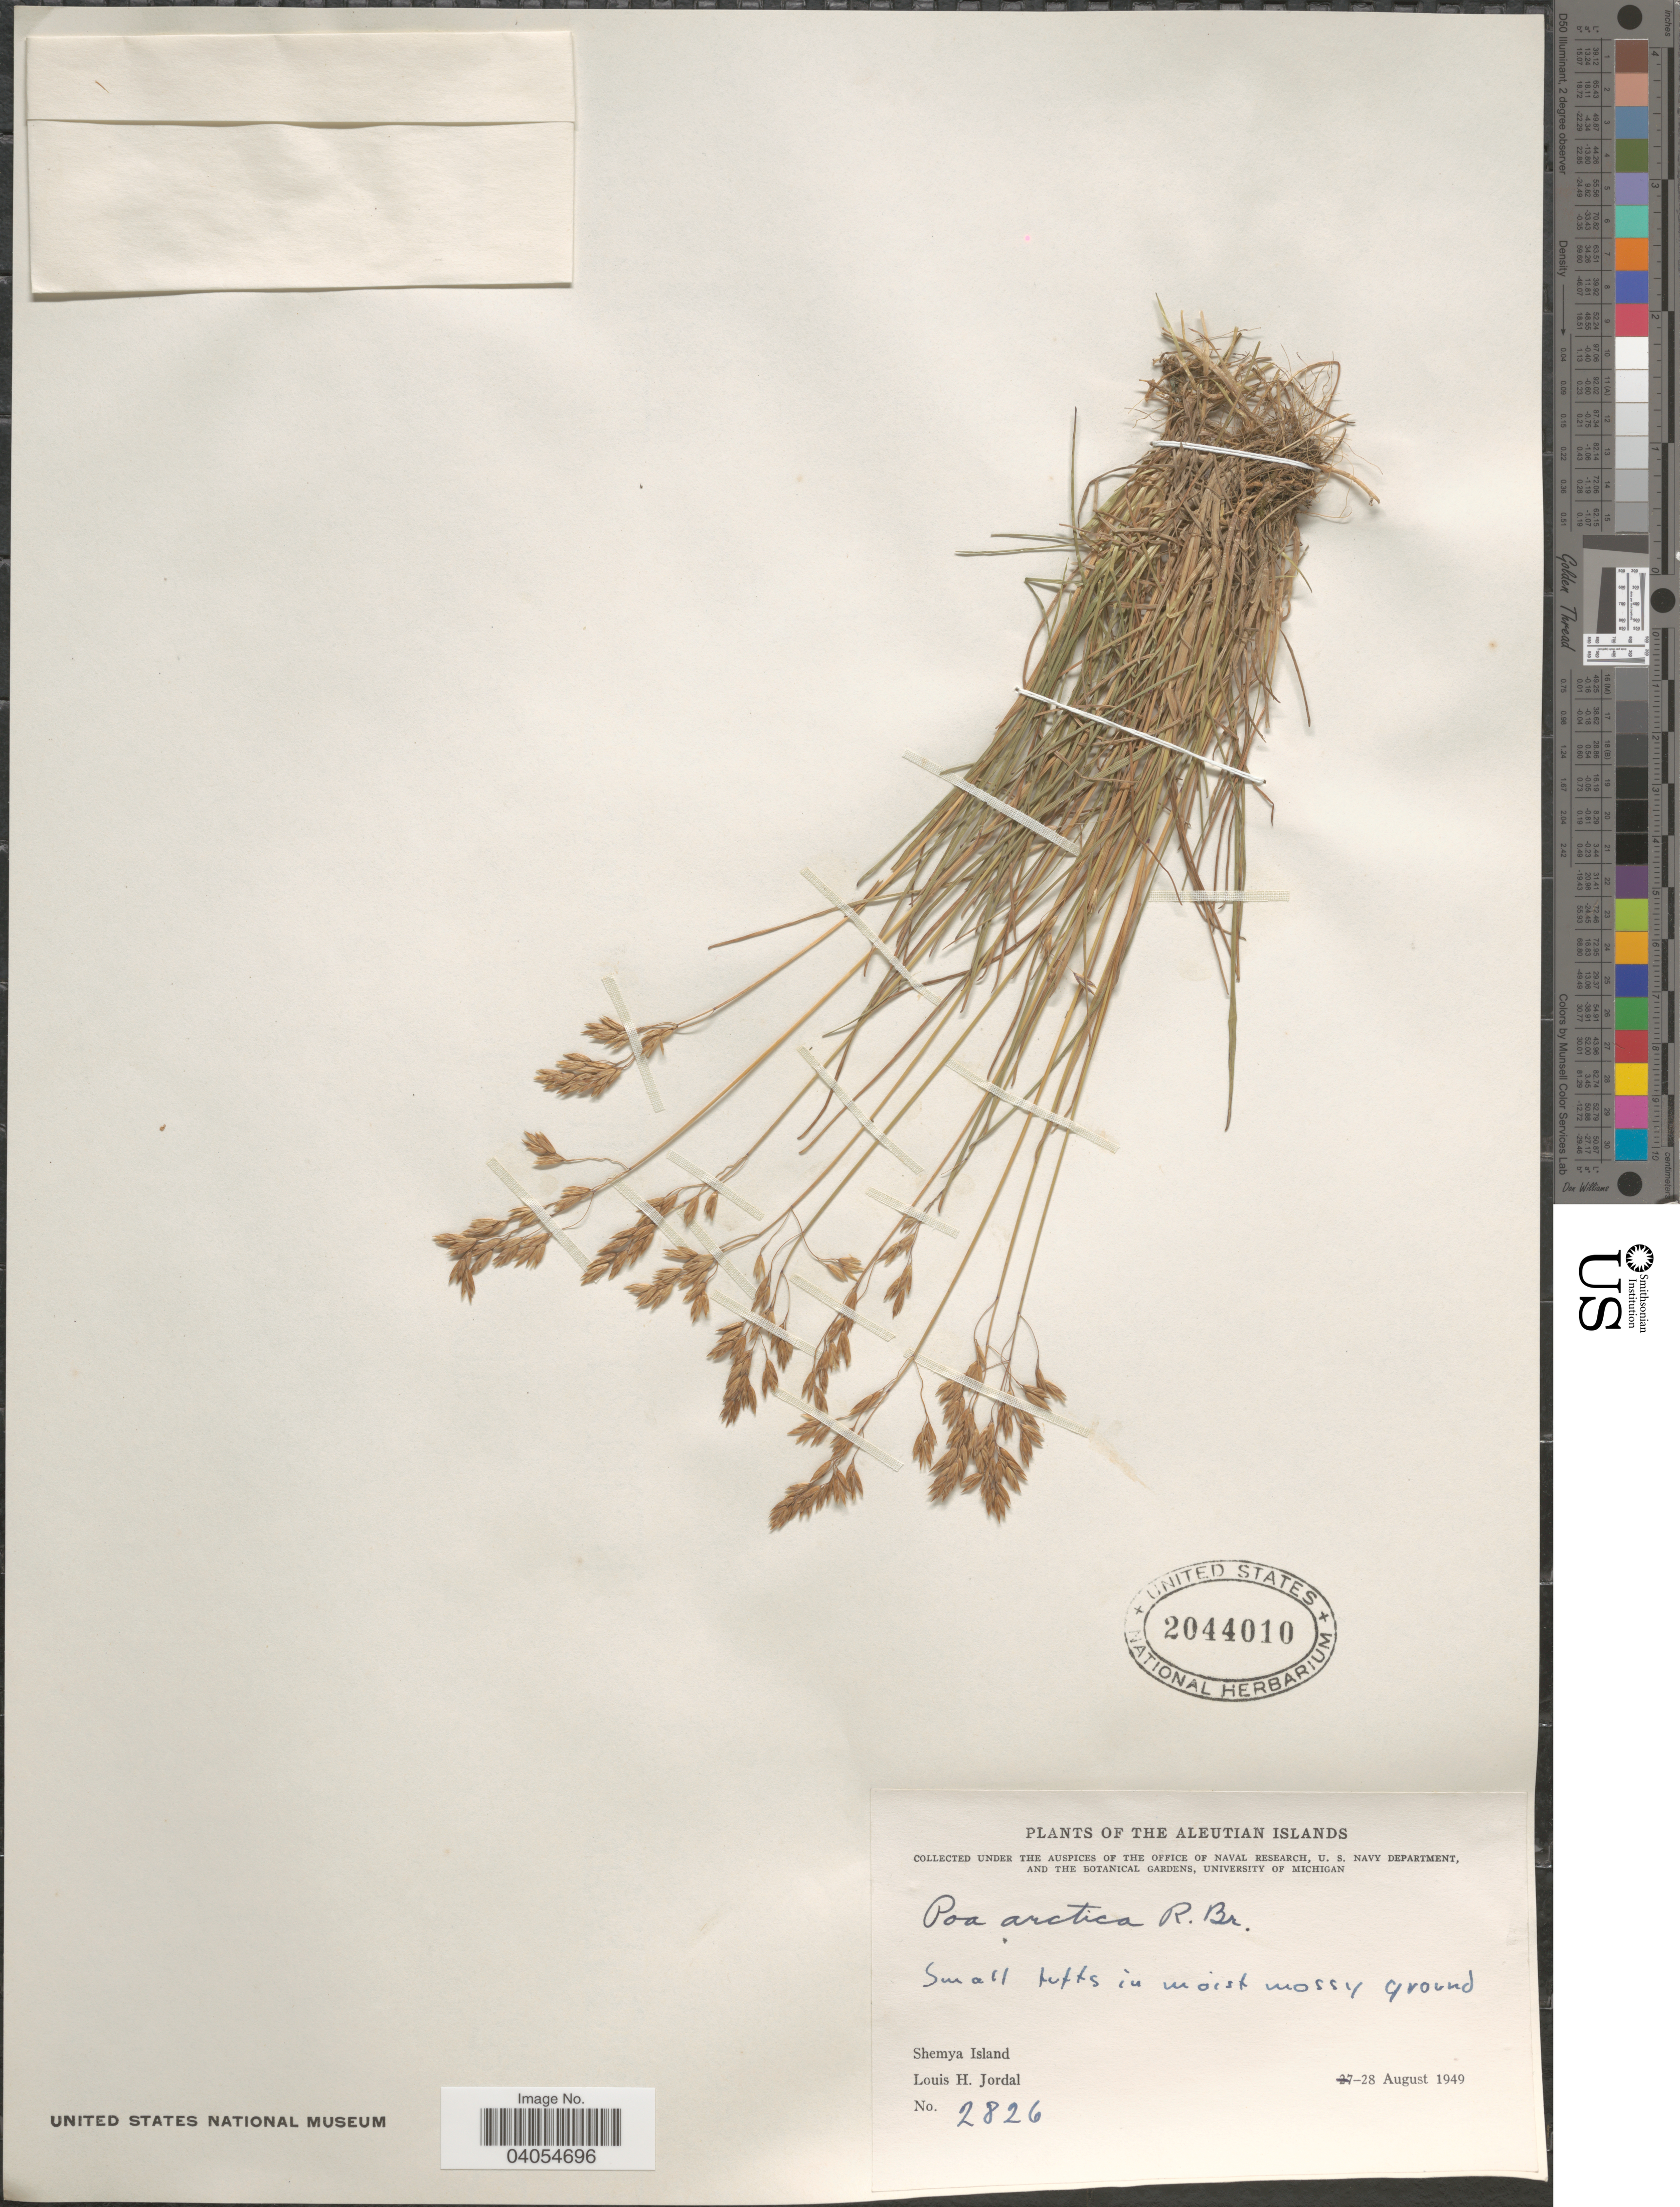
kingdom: Plantae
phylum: Tracheophyta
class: Liliopsida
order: Poales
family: Poaceae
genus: Poa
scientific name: Poa arctica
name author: R. Br.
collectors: L. Jordal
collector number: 2826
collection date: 1949-08-28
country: United States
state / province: Alaska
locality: Aleutian Islands. Shemya Island.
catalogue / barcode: US 2044010